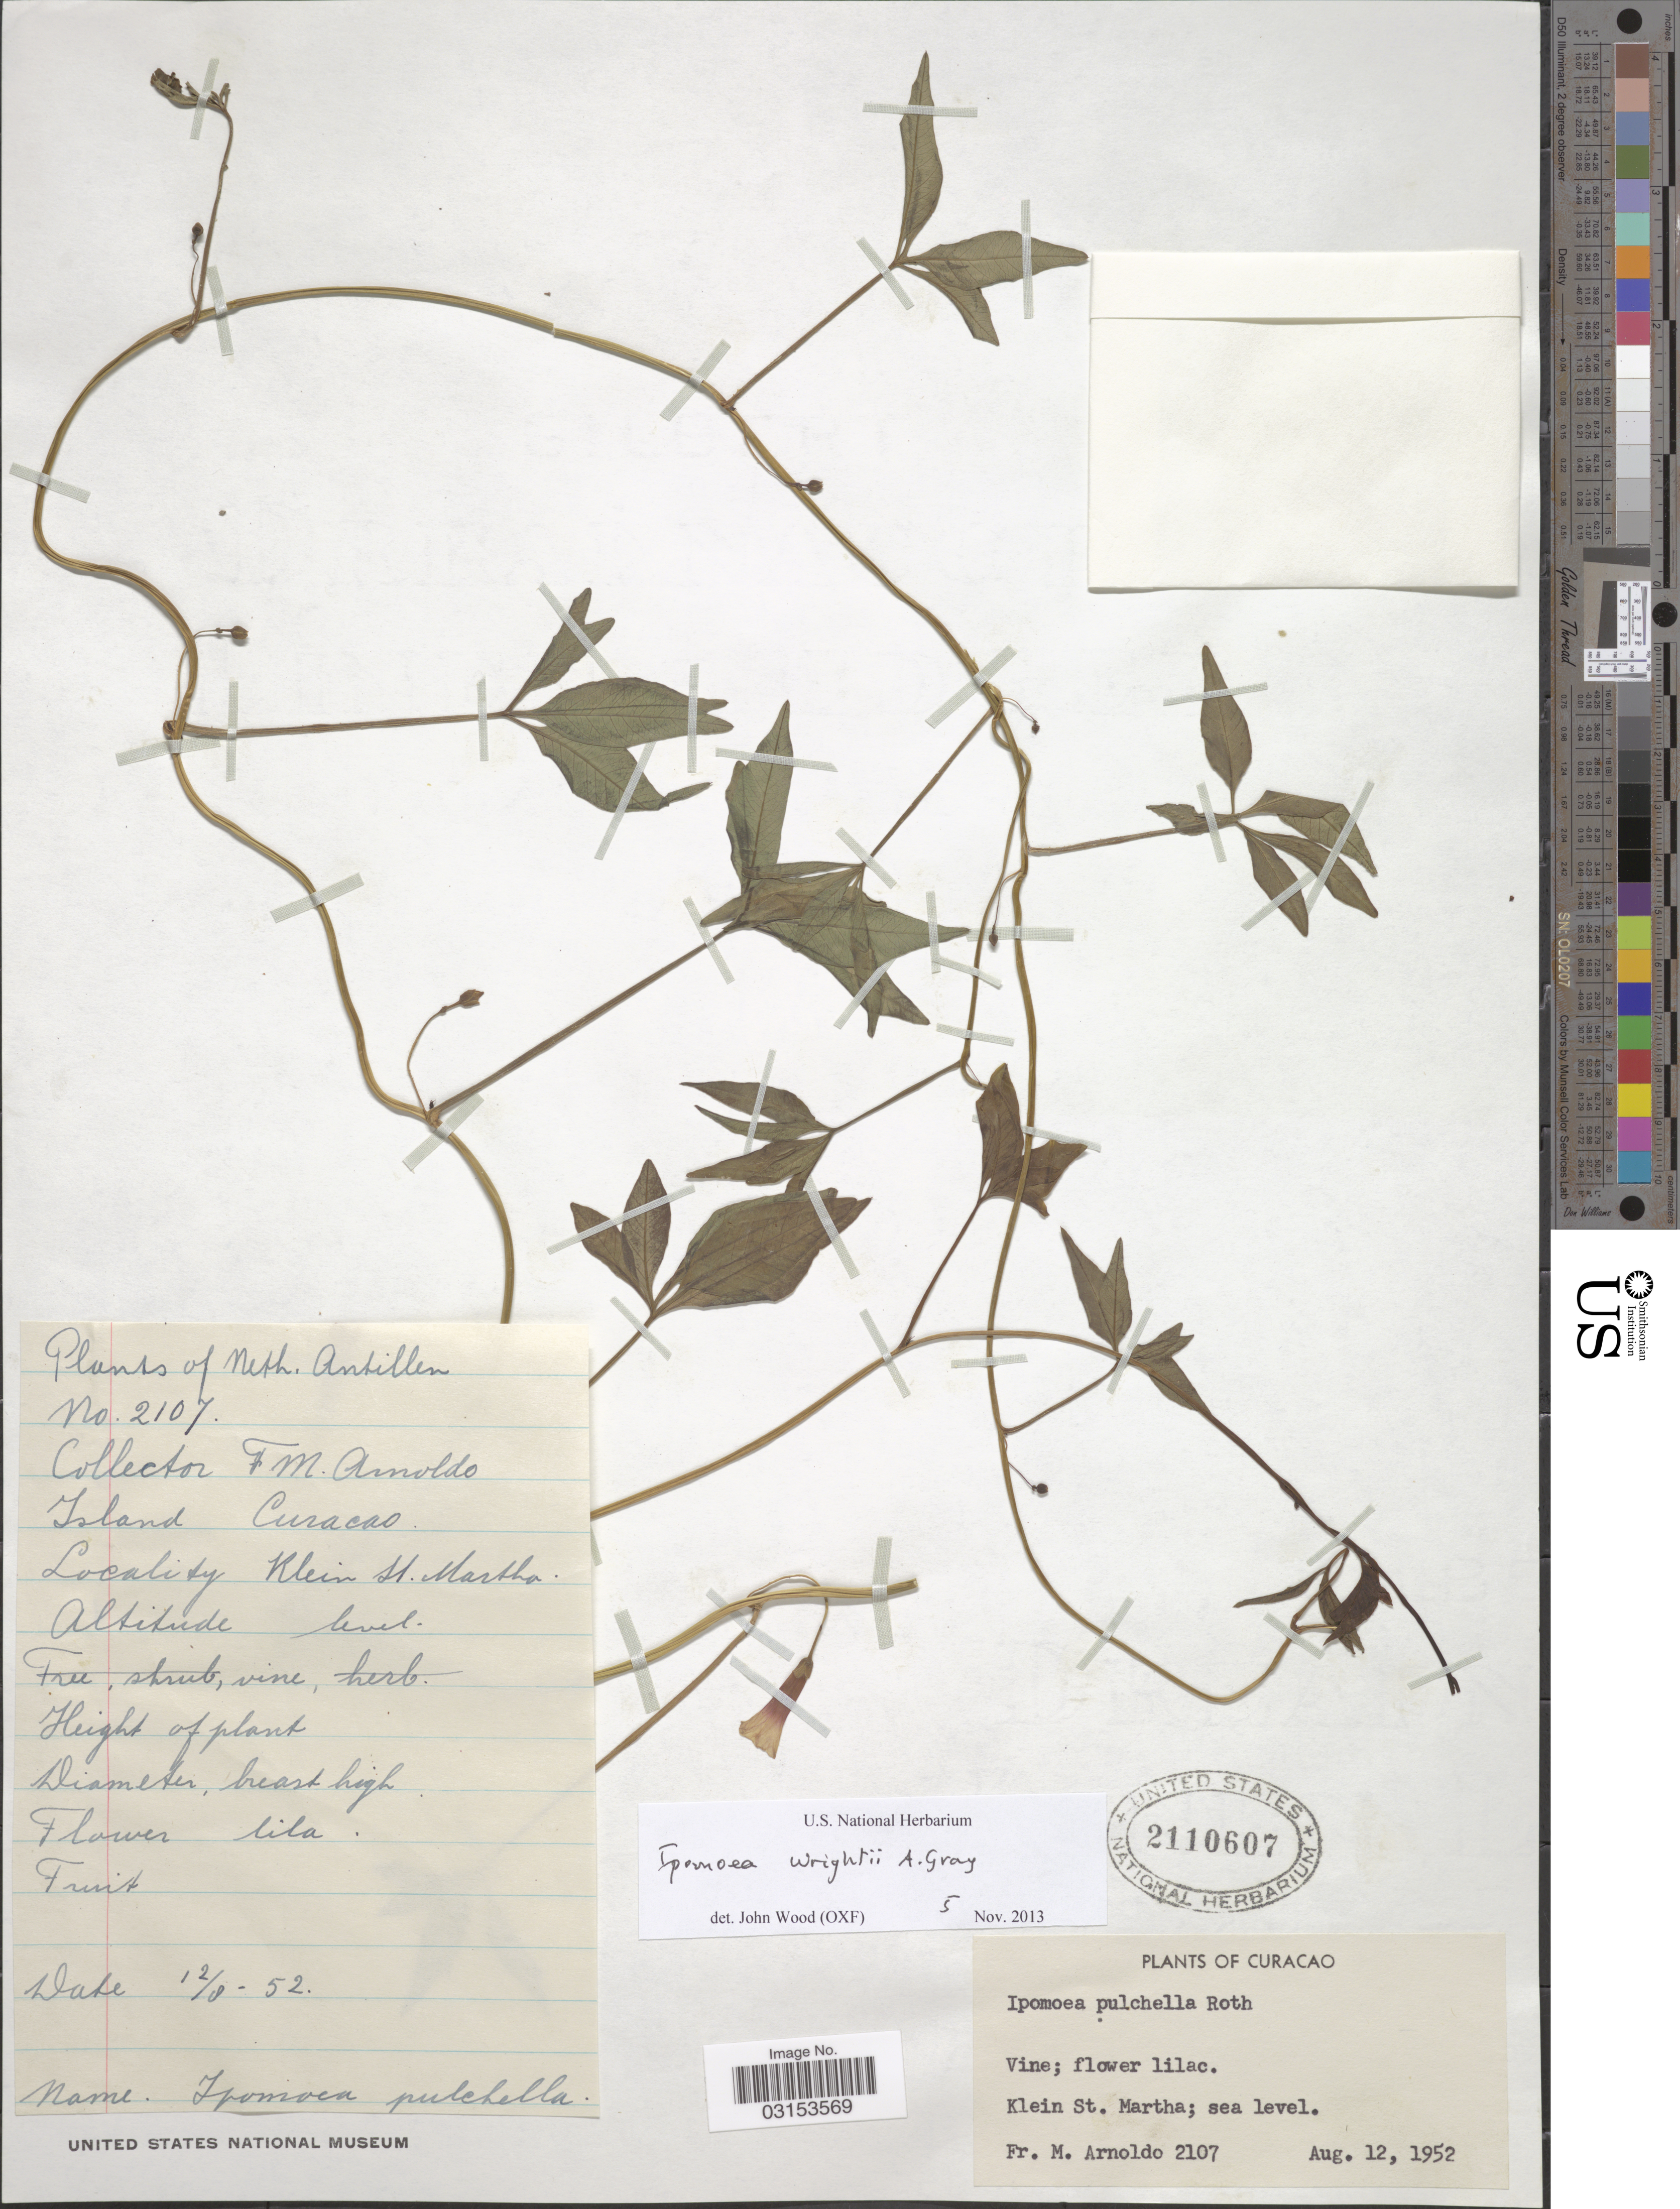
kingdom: Plantae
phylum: Tracheophyta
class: Magnoliopsida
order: Solanales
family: Convolvulaceae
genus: Ipomoea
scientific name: Ipomoea wrightii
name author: A. Gray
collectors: N. Arnoldo-Broeders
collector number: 2107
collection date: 1952-08-12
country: Curaçao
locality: Island Curacao. Klein St. Martha.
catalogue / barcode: US 2110607